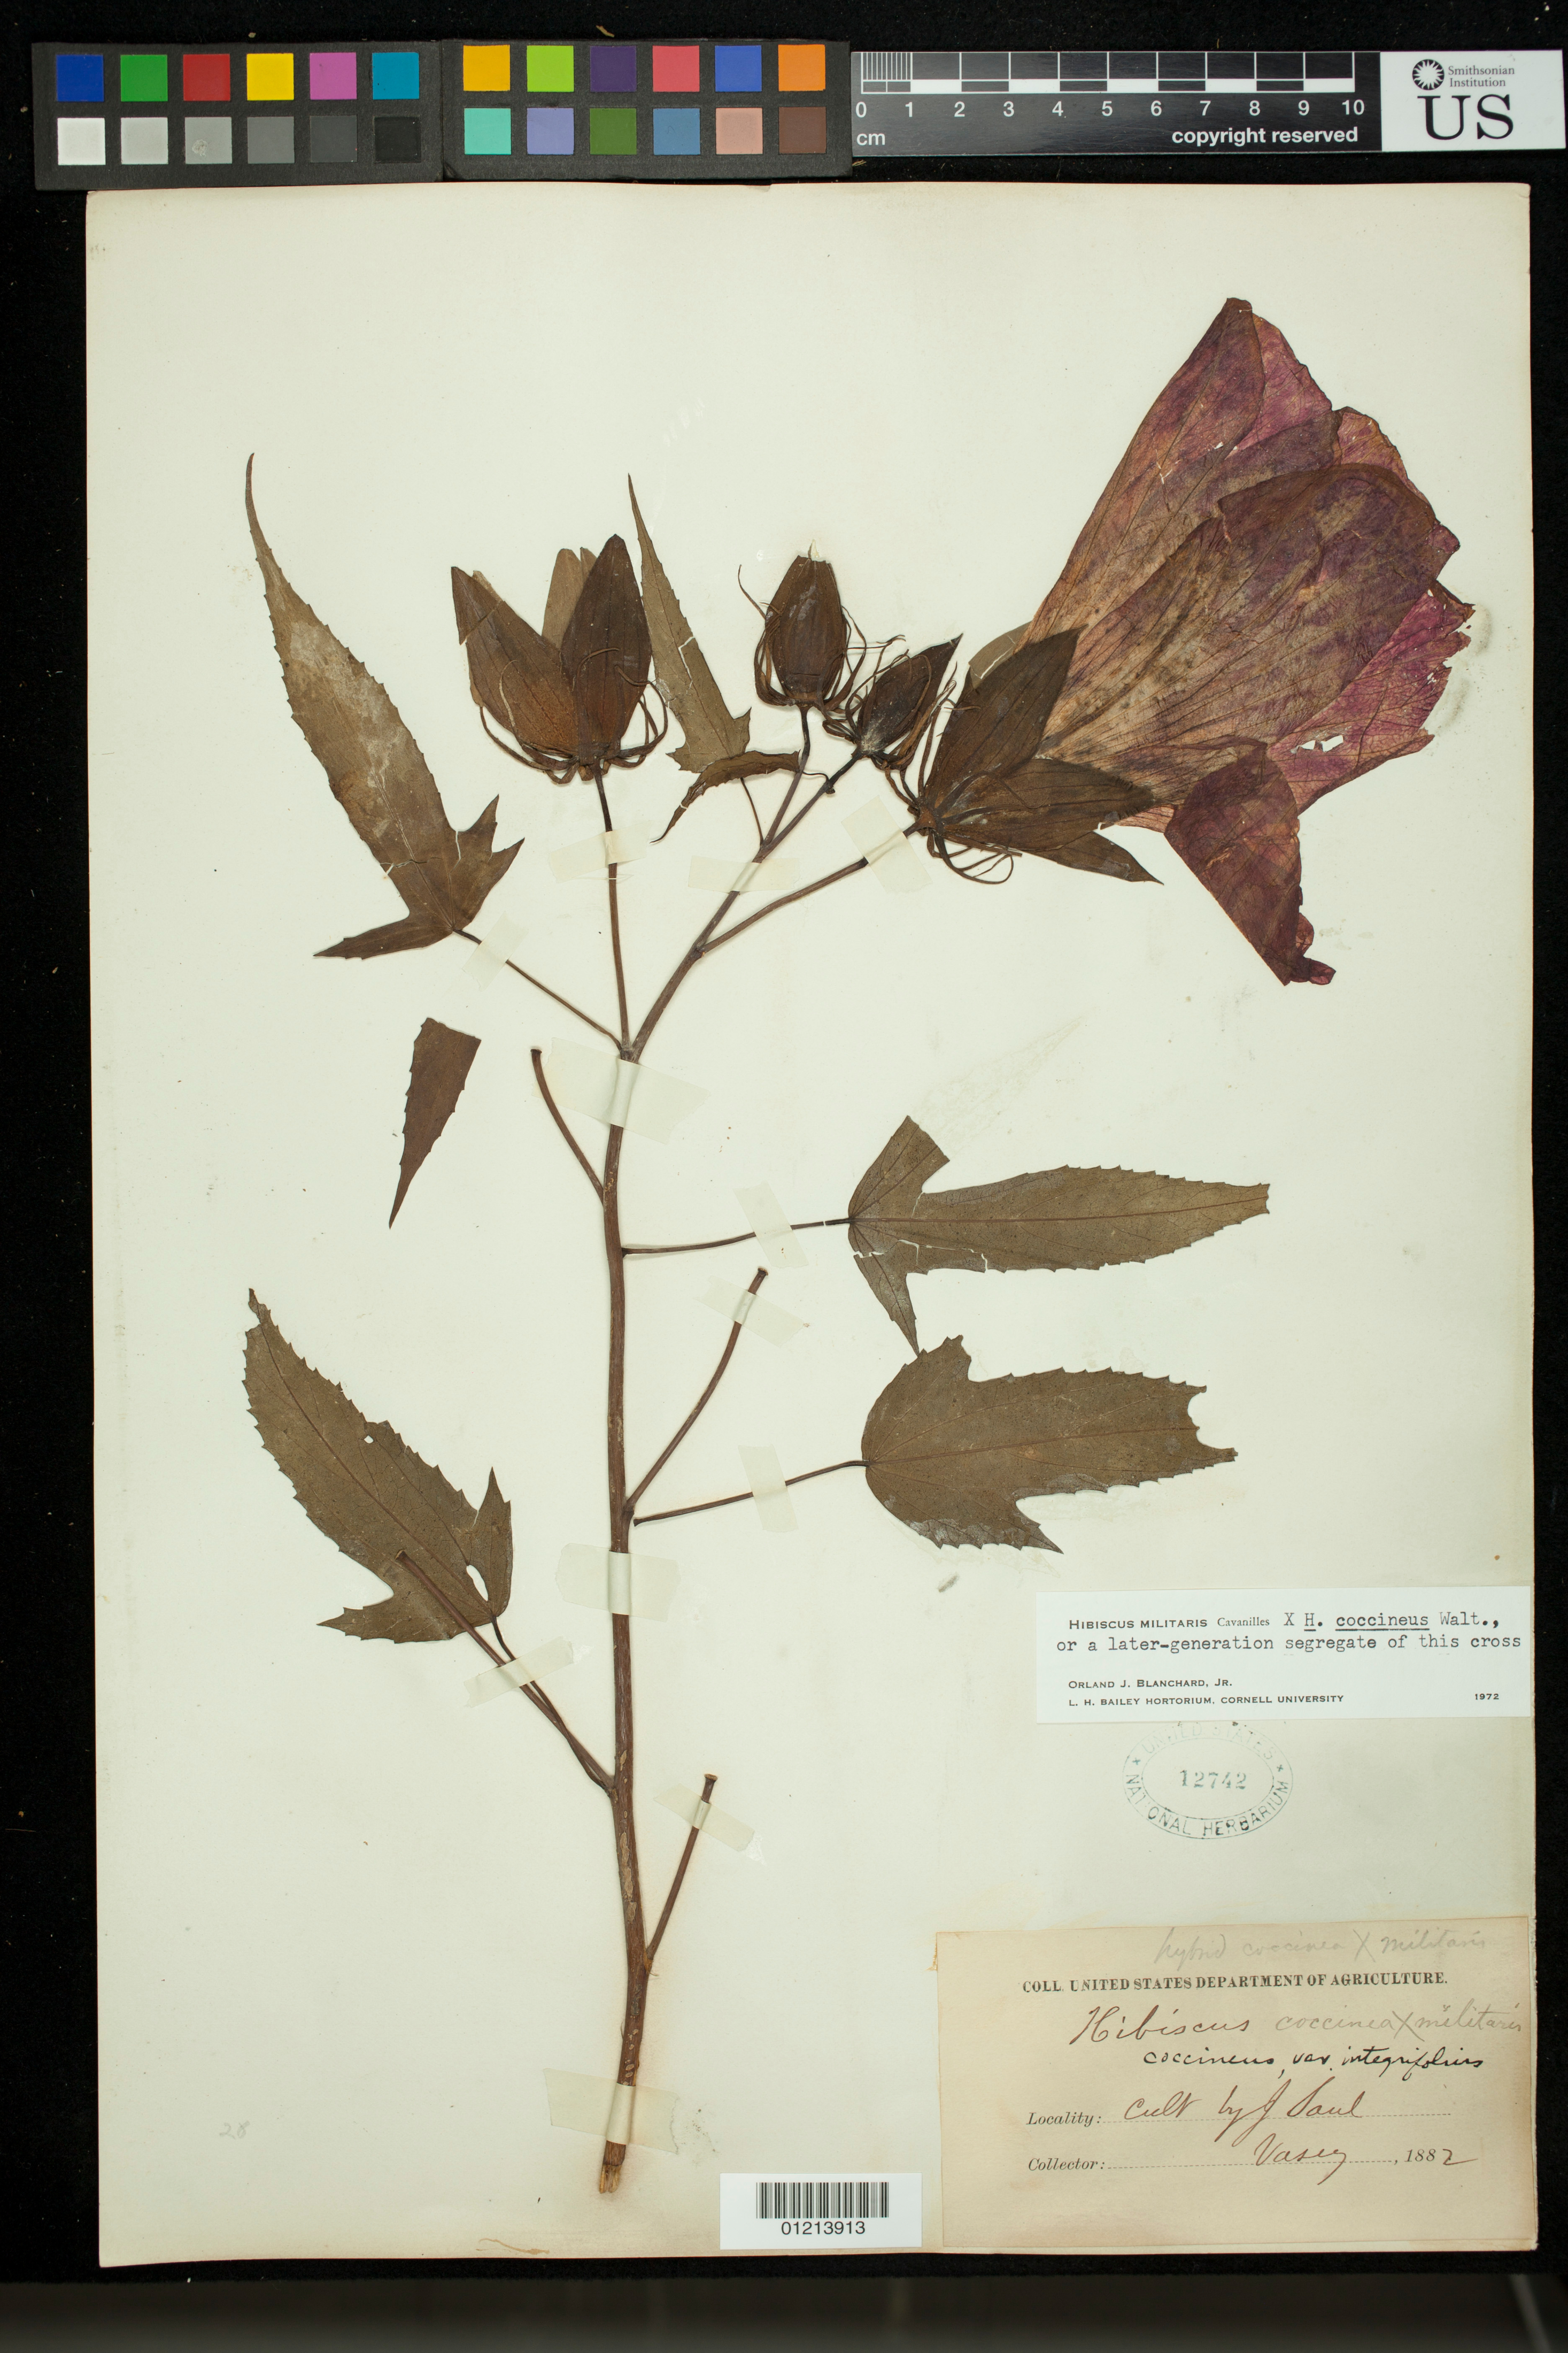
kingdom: Plantae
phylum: Tracheophyta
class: Magnoliopsida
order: Malvales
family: Malvaceae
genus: Hibiscus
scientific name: Hibiscus militaris x H. coccineus Walter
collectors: G. Vasey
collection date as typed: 1882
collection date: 1882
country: United States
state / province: District of Columbia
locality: Cult by J. Saul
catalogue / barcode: US 12742